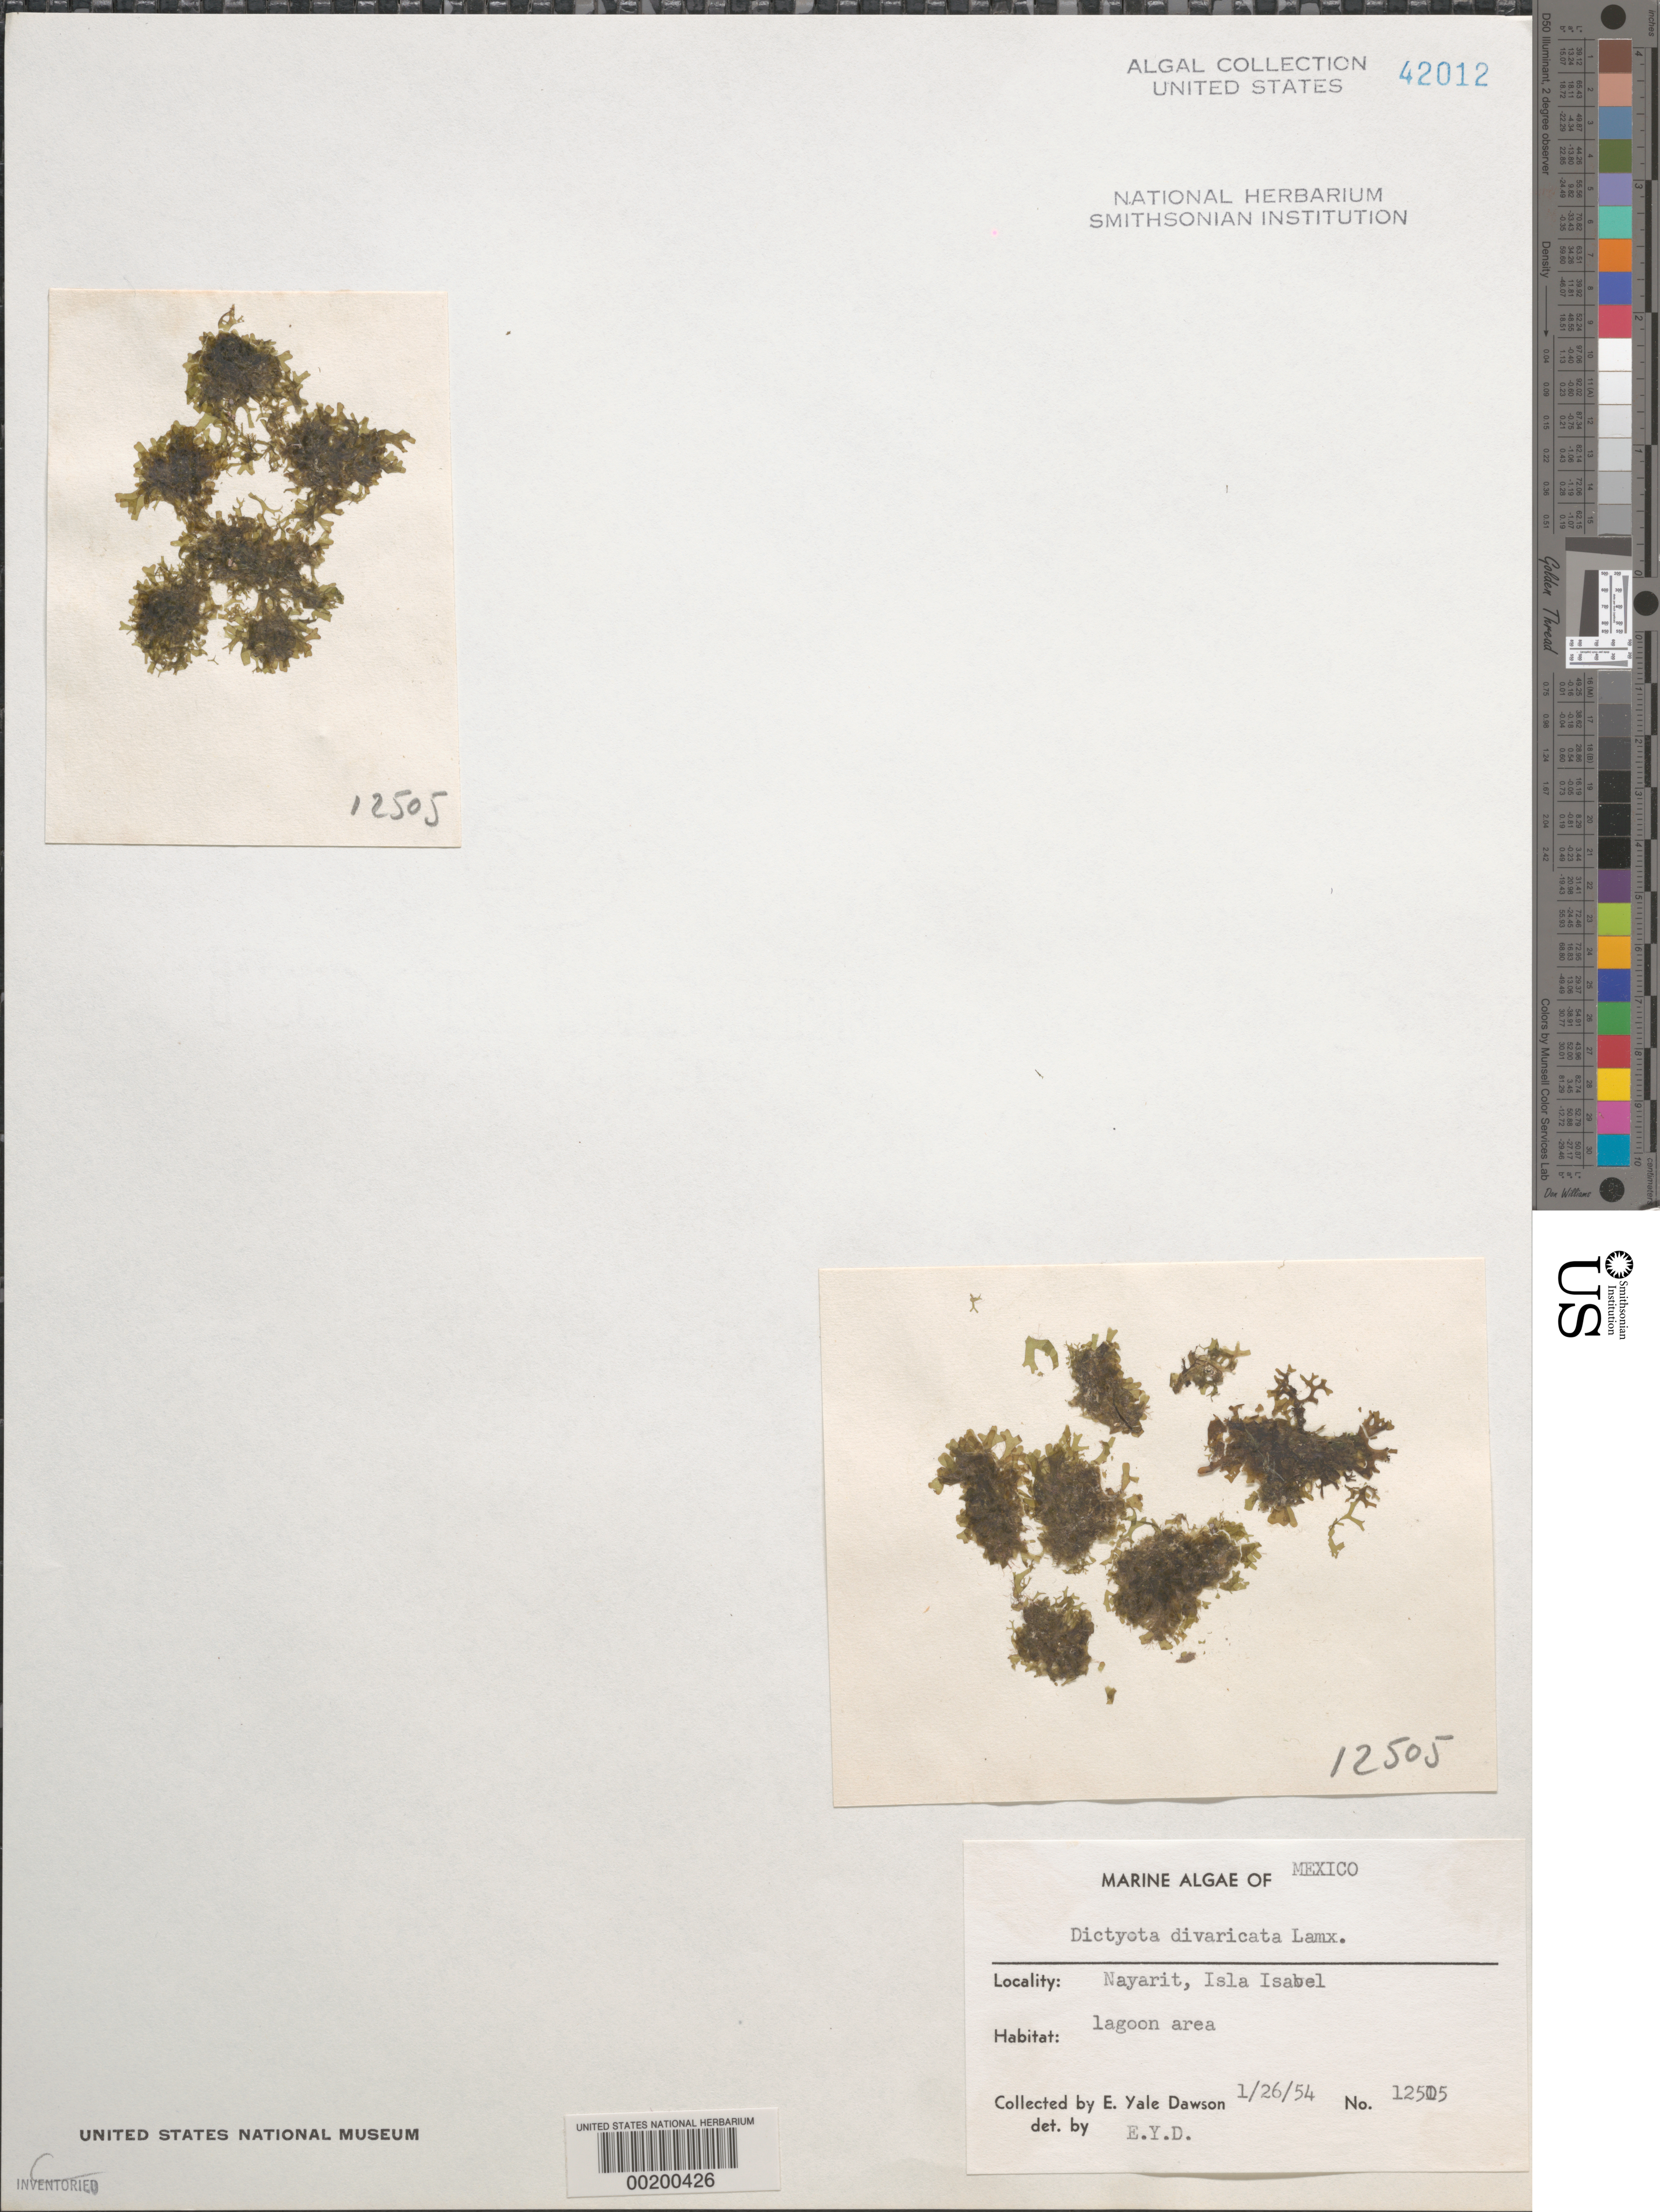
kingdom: Chromista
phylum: Ochrophyta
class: Phaeophyceae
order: Dictyotales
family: Dictyotaceae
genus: Dictyota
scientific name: Dictyota divaricata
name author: J.V.Lamouroux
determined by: Dawson, E. Y.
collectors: E. Y. Dawson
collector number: EYD 12505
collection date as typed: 26 Jan 1954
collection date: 1954-01-26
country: Mexico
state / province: Nayarit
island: Isla Isabela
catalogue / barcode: US 42012